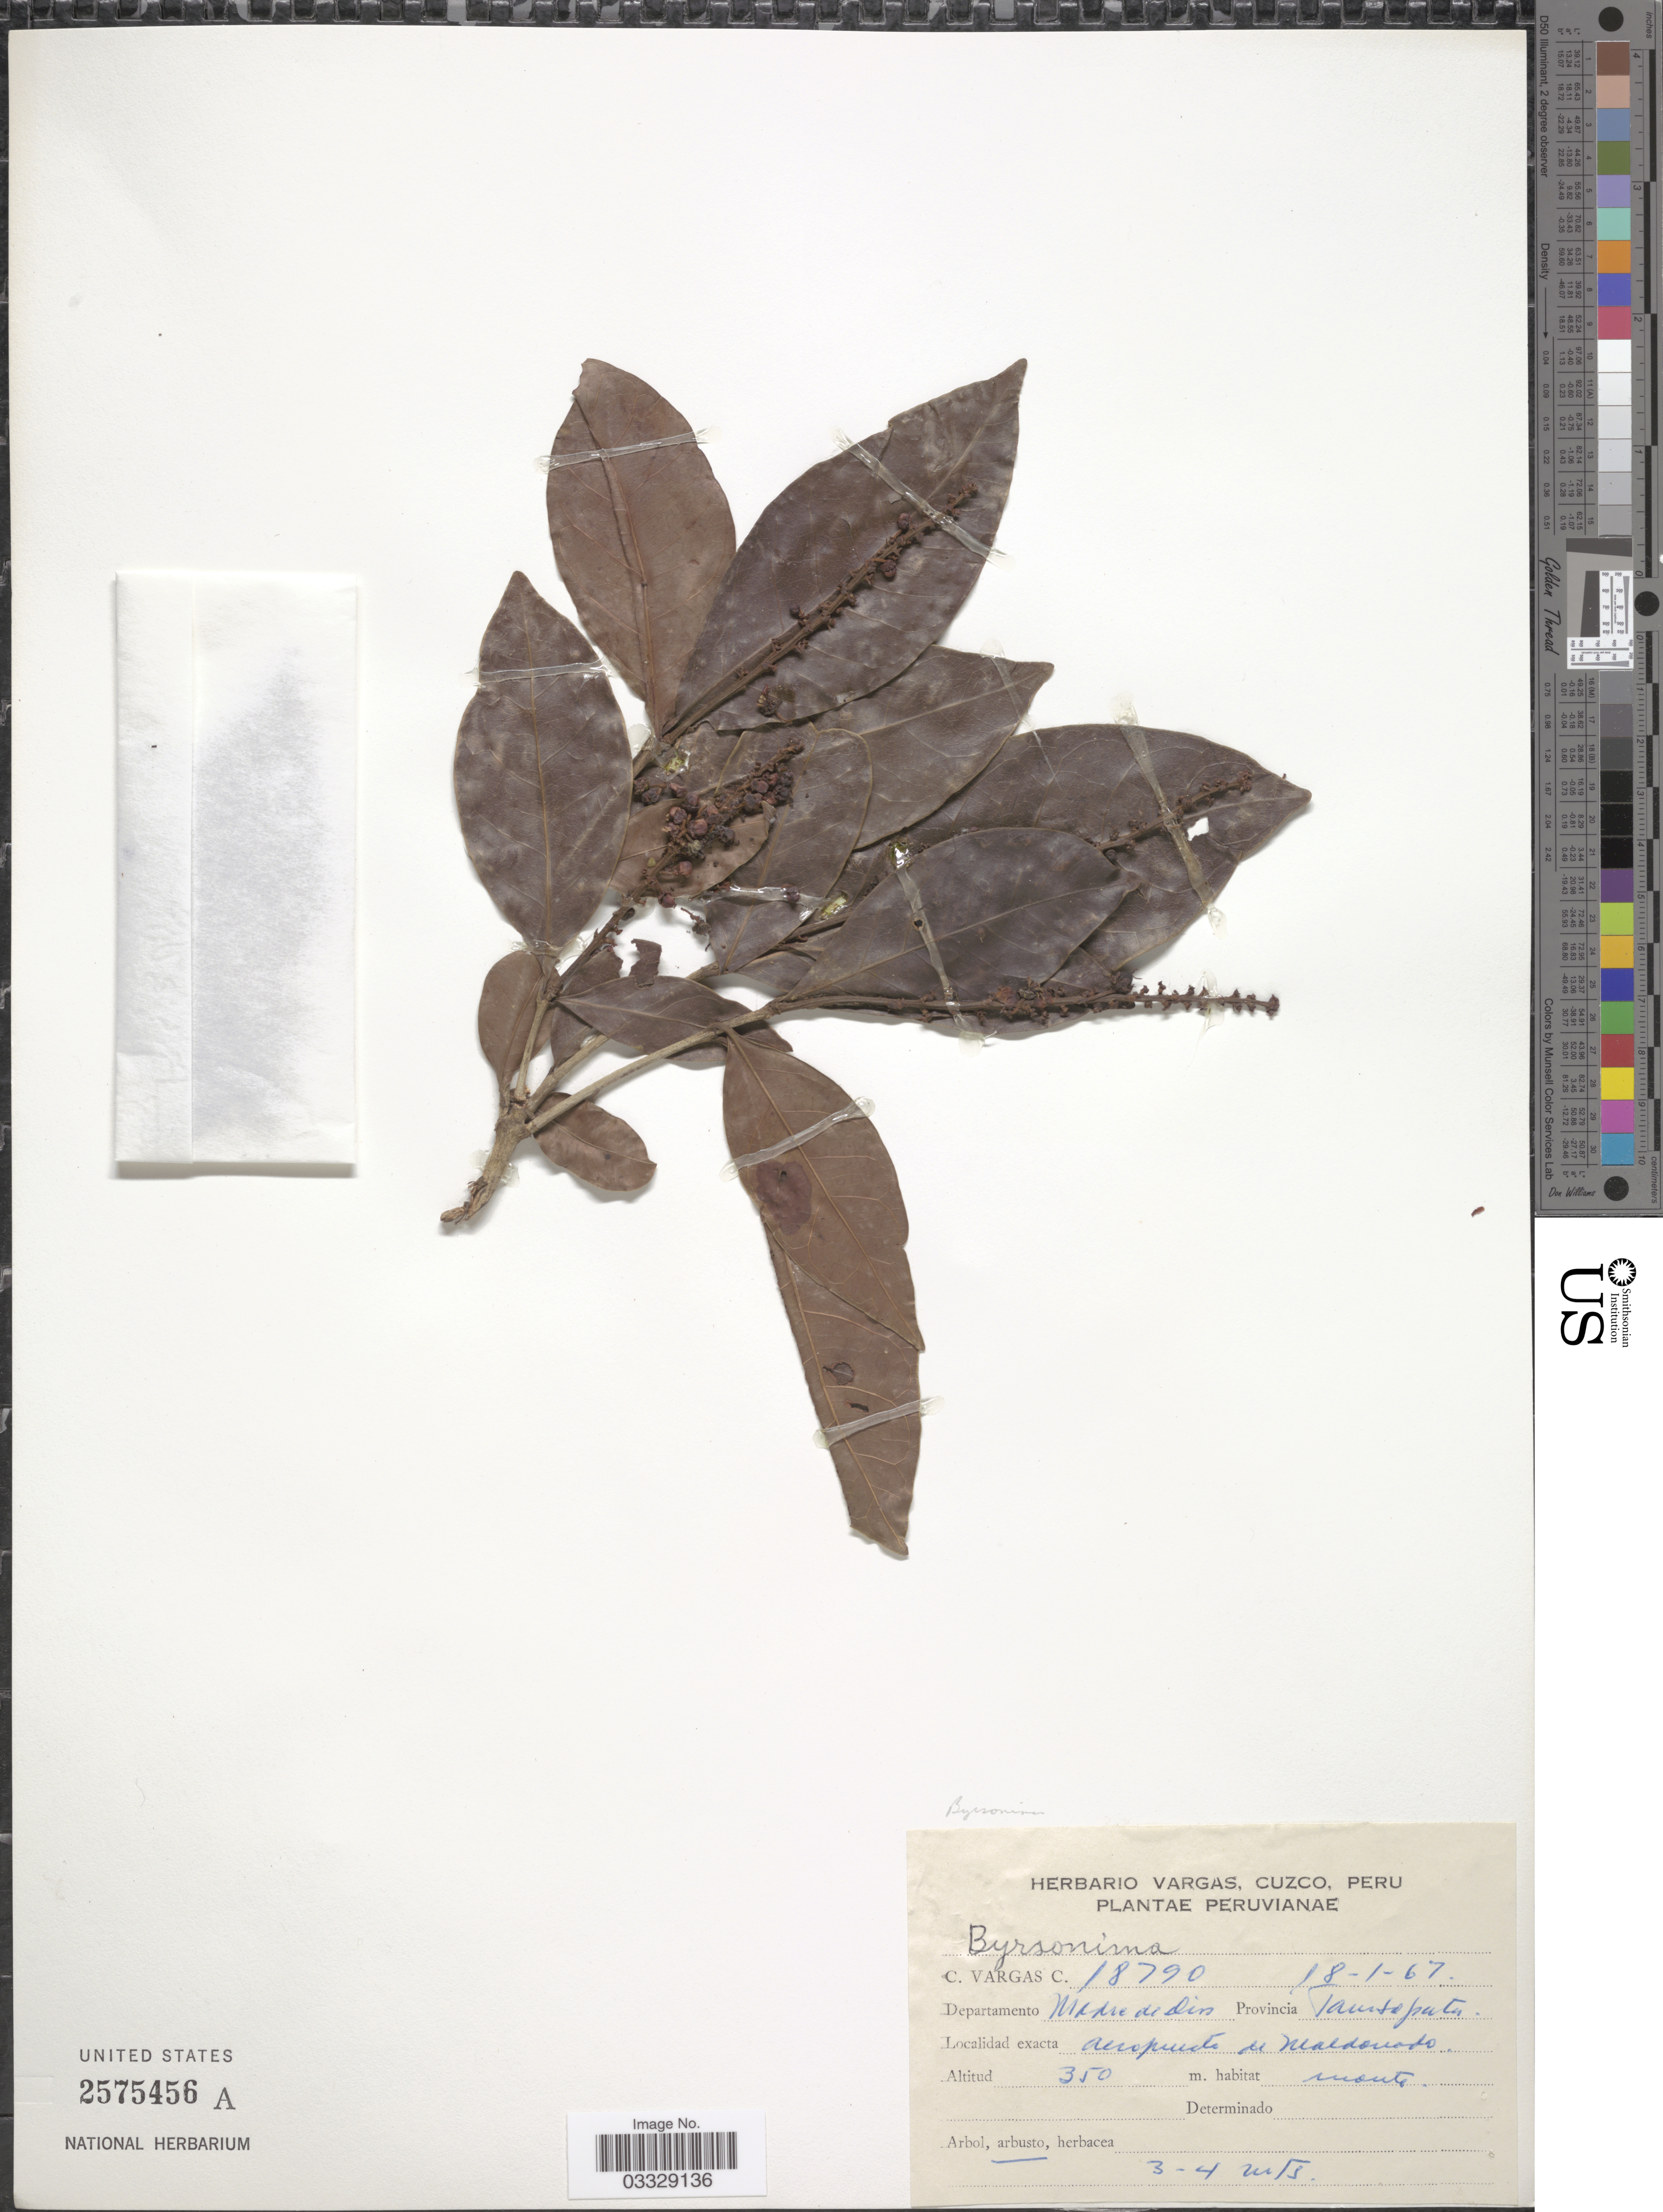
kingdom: Plantae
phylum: Tracheophyta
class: Magnoliopsida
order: Malpighiales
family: Malpighiaceae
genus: Byrsonima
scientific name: Byrsonima sp.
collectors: C. Vargas Calderón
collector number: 18790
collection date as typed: Transcribed d/m/y: 18/1/67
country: Peru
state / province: Madre de Dios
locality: Departamento Madre de Dios. Provincia Tambopata. Aeropuerto de Maldonato.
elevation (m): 350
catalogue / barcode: US 2575456A